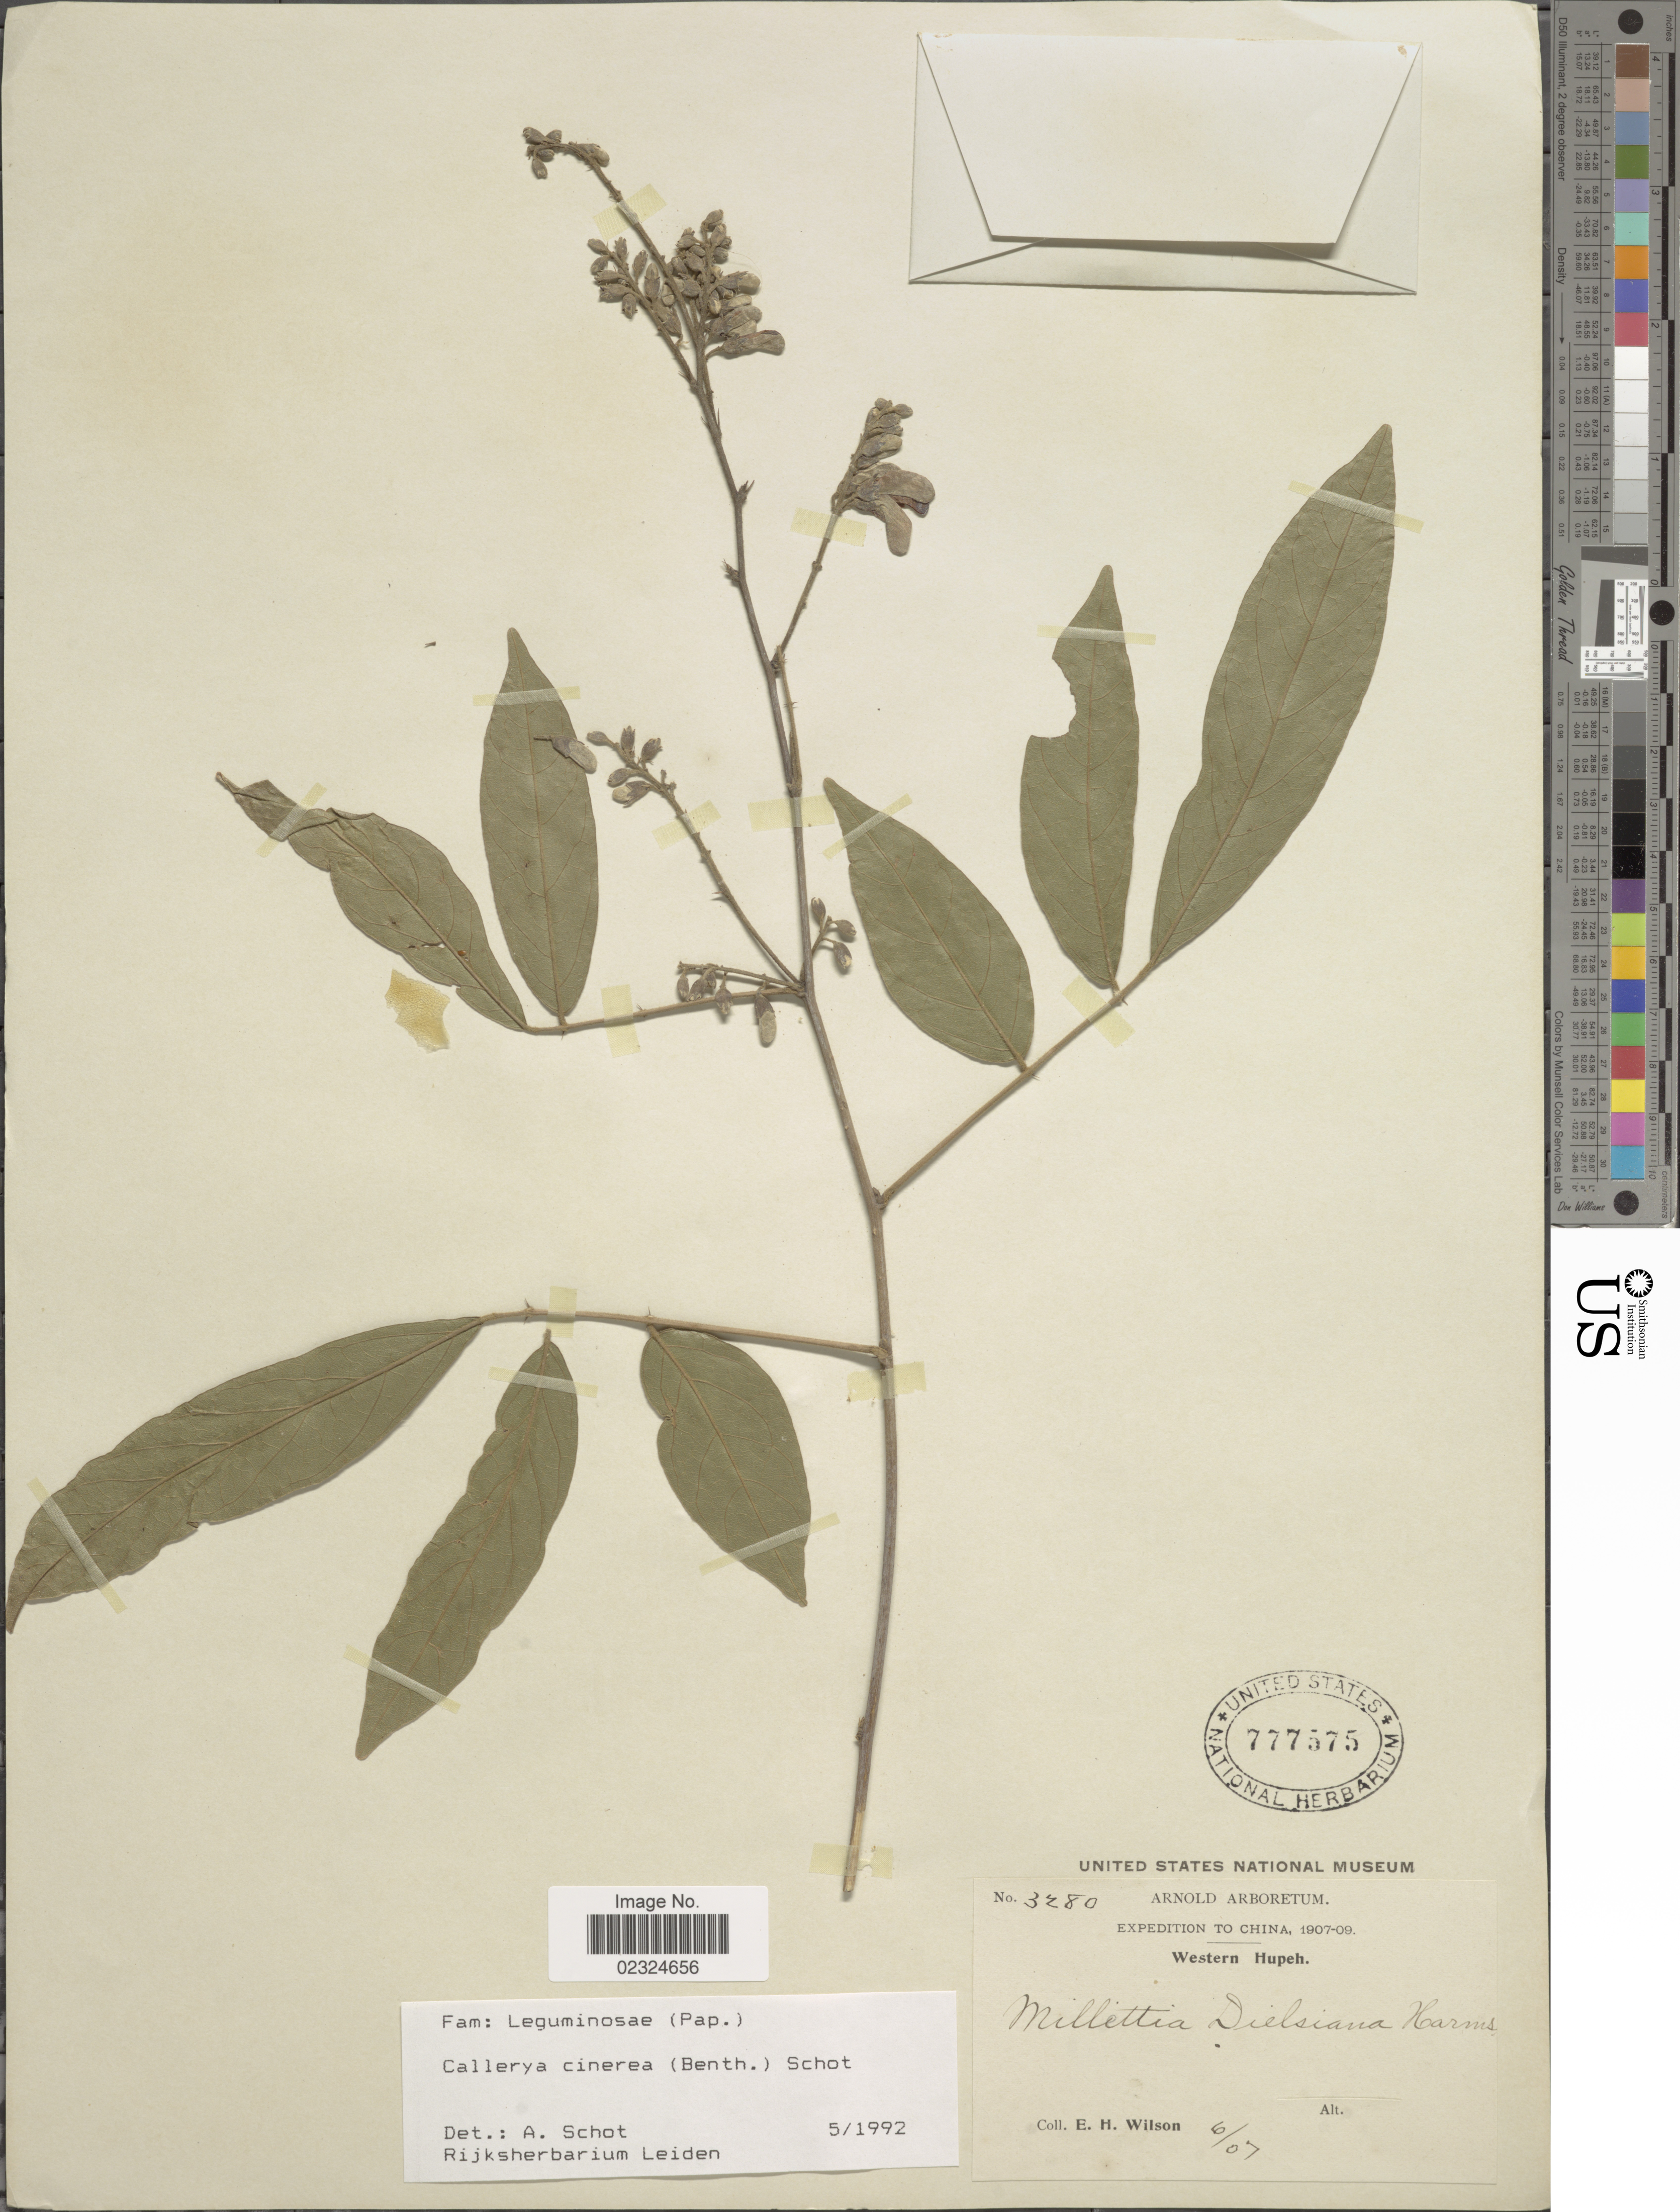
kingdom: Plantae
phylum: Tracheophyta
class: Magnoliopsida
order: Fabales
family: Fabaceae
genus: Callerya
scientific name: Callerya cinerea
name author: (Benth.) Schot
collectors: E. Wilson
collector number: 3280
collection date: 1907-06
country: China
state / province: Hubei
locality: Western Hupeh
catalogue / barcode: US 777575